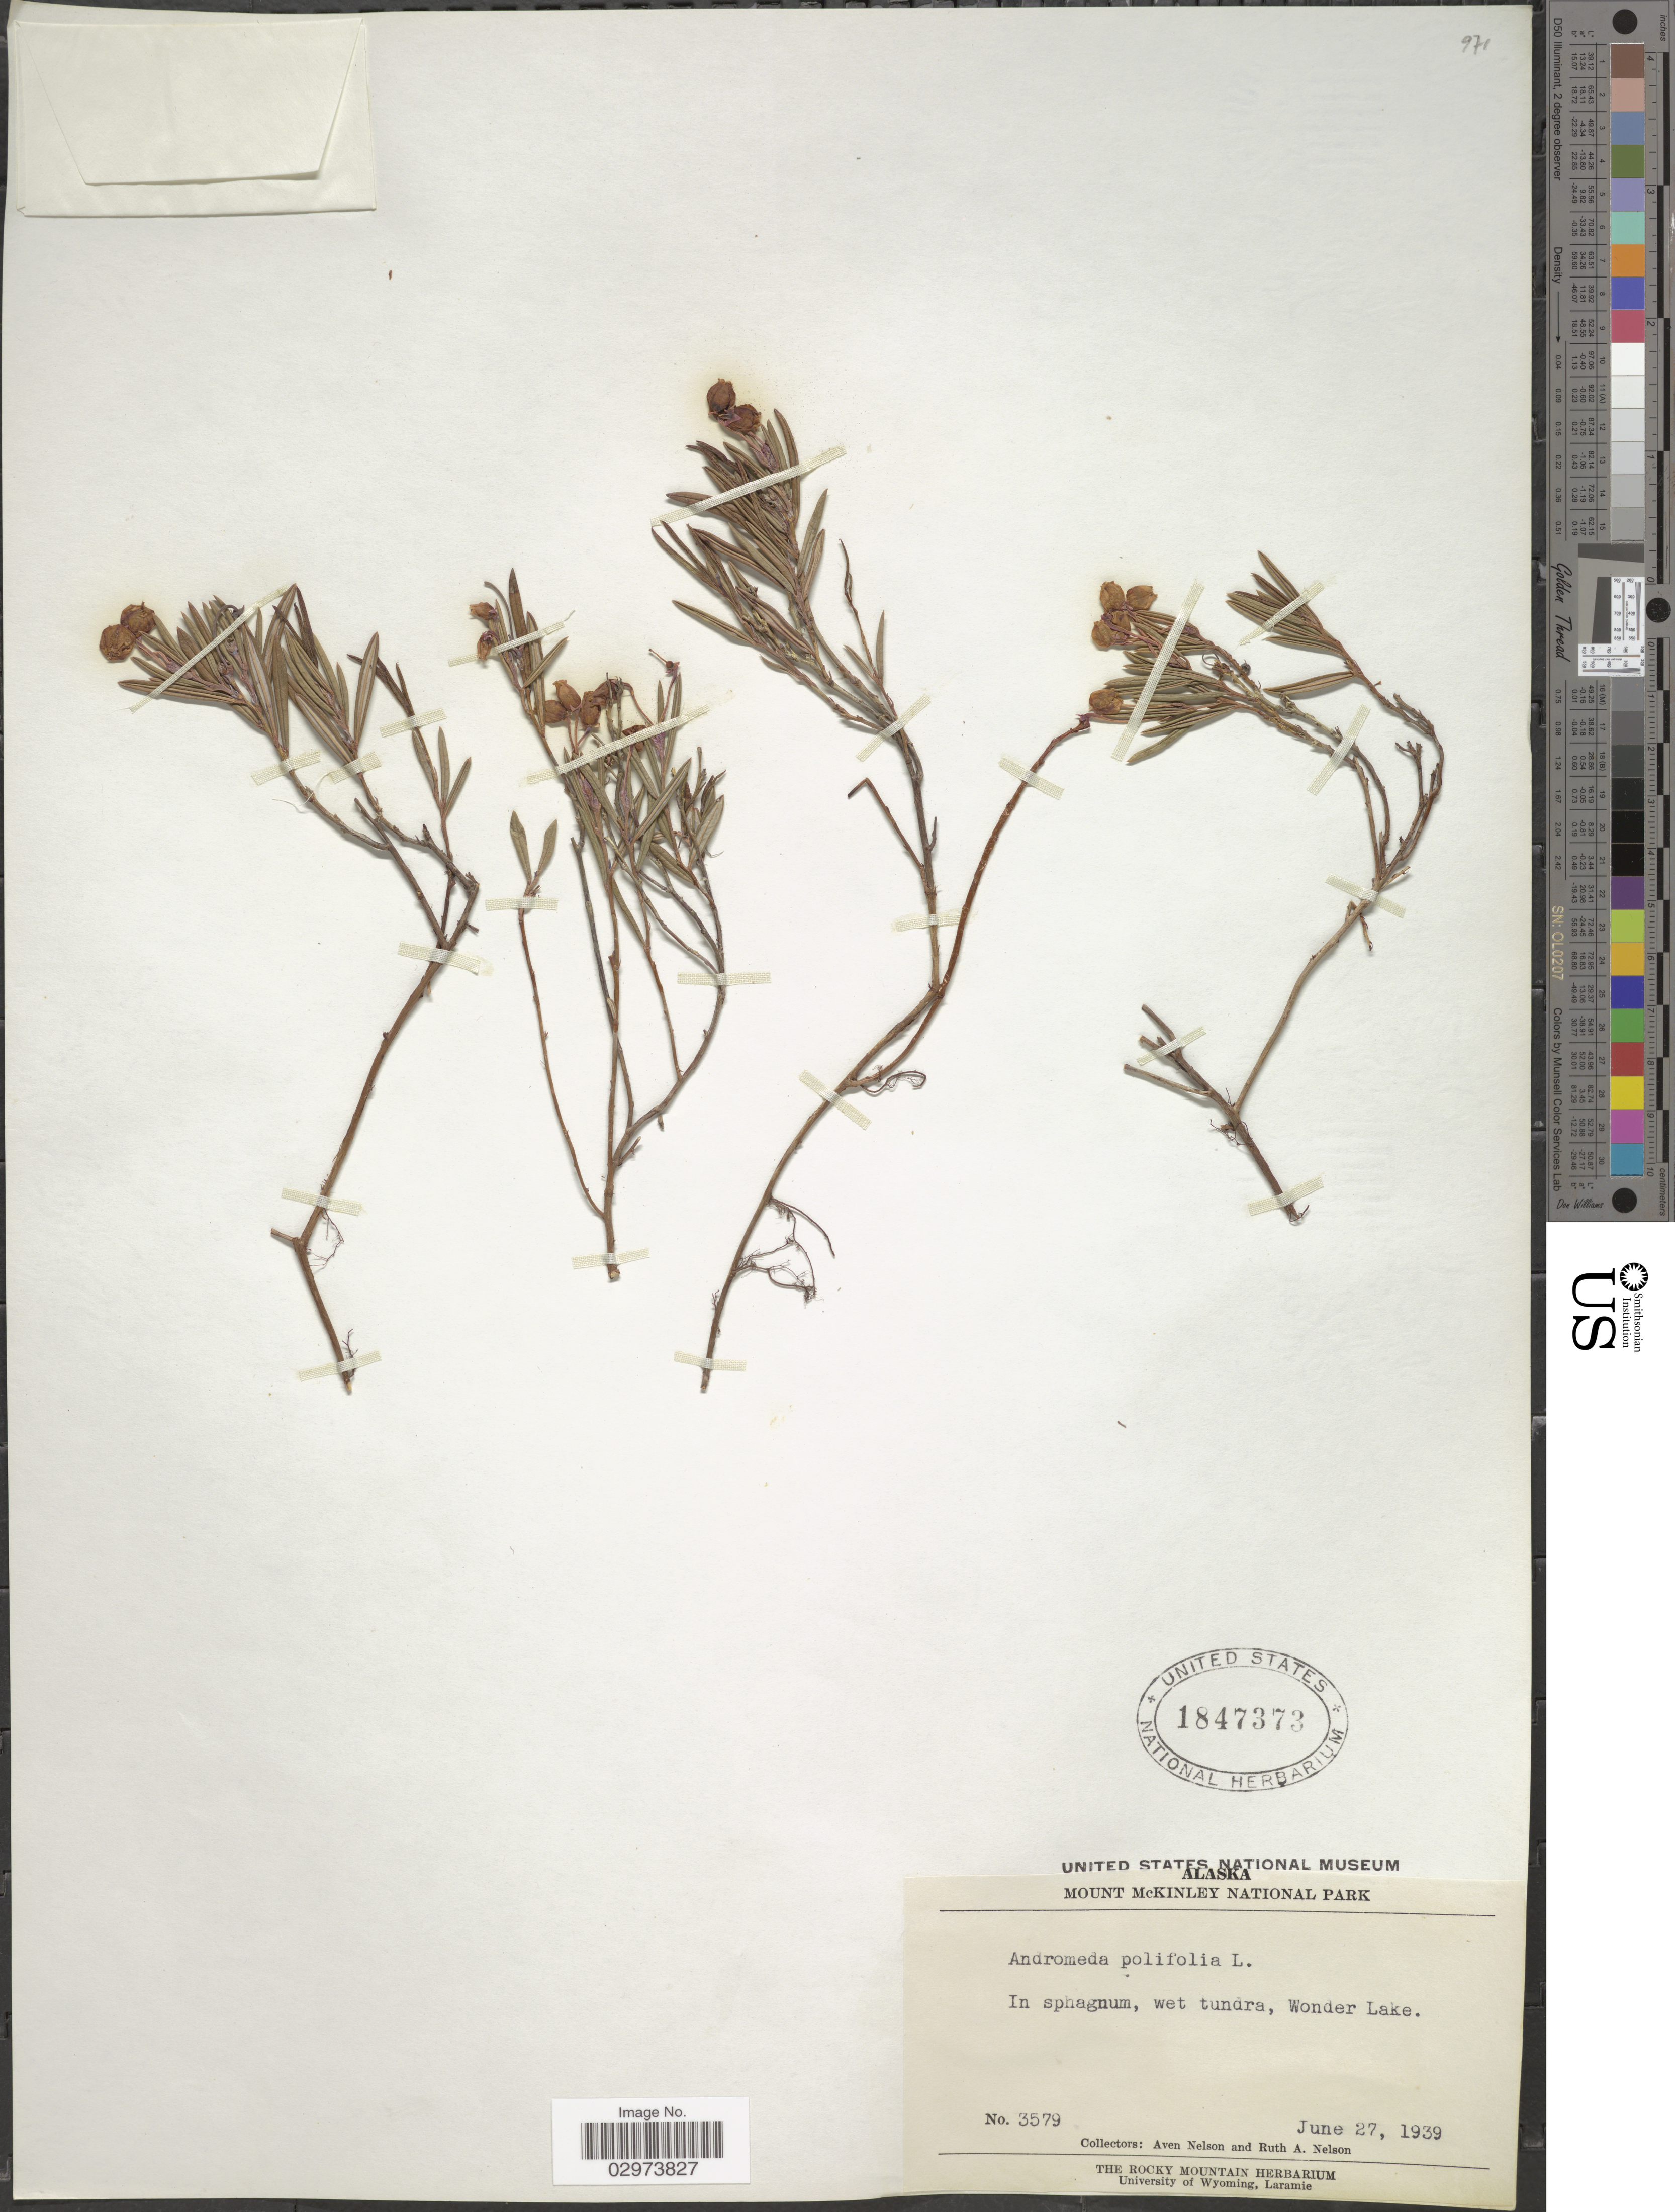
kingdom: Plantae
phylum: Tracheophyta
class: Magnoliopsida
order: Ericales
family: Ericaceae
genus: Andromeda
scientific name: Andromeda polifolia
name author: L.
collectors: A. Nelson & R. A. Nelson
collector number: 3579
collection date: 1939-06-27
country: United States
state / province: Alaska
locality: Mount McKinley National Park. Wonder Lake.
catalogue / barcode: US 1847373